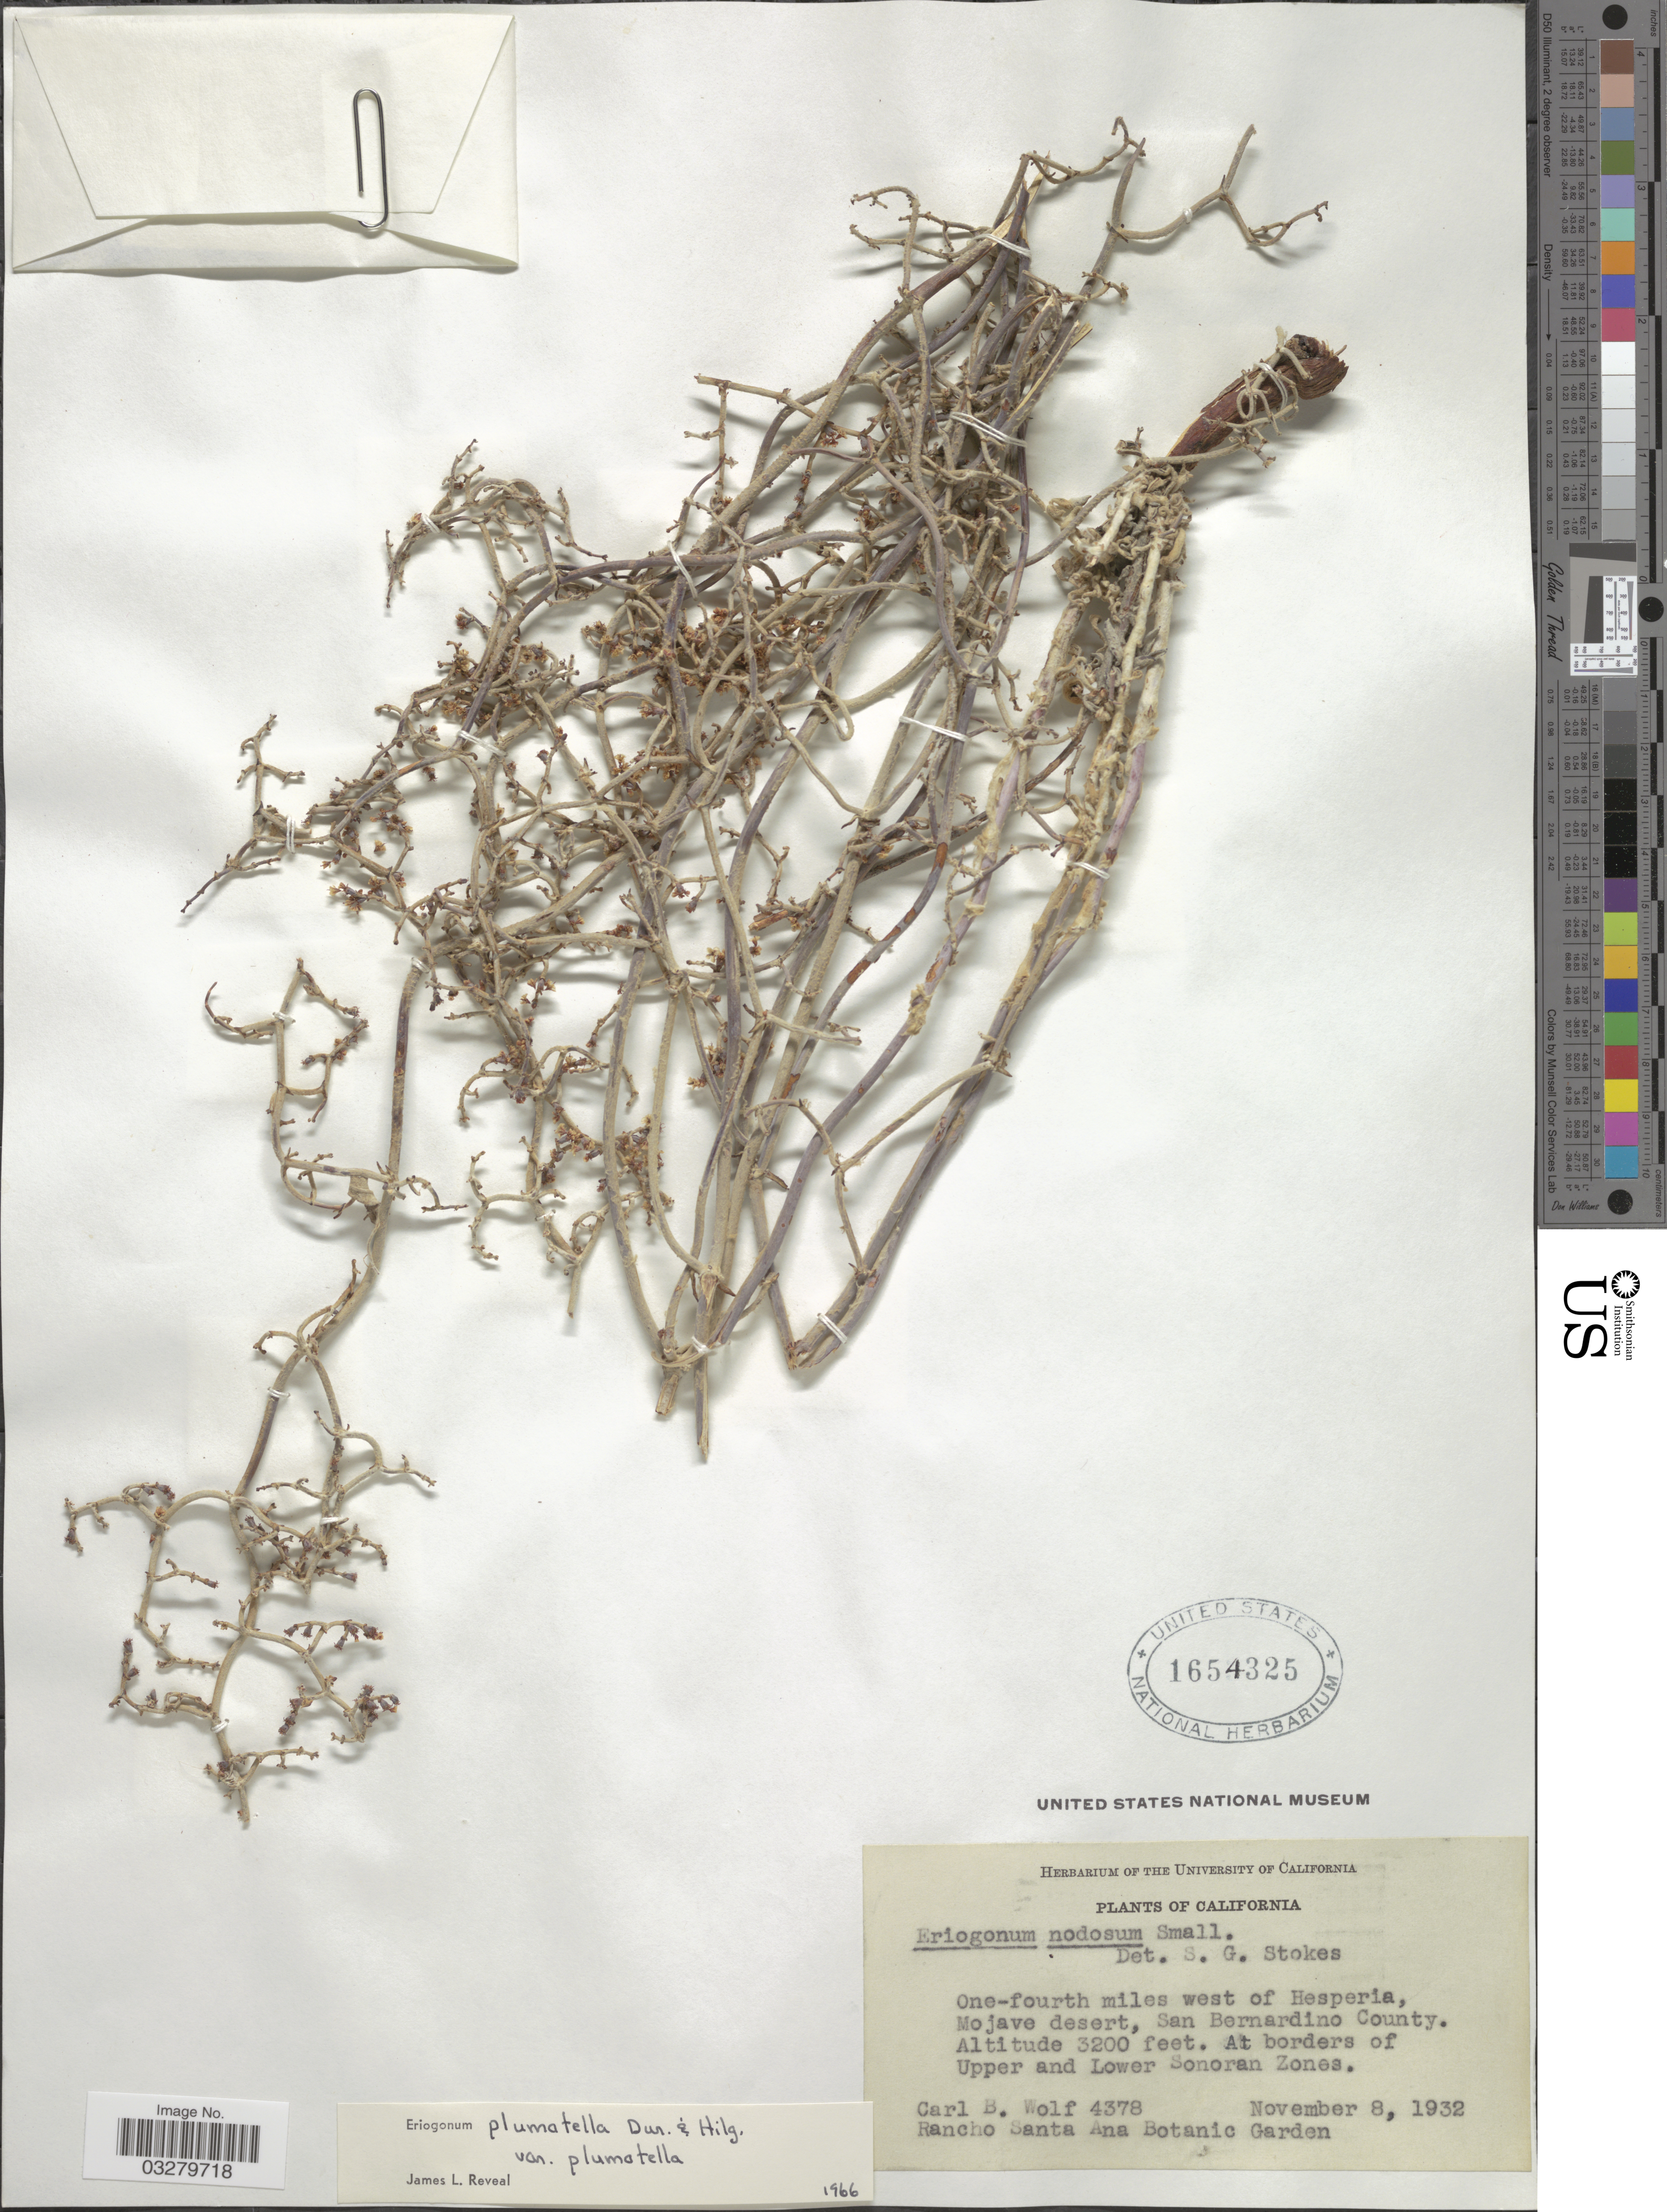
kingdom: Plantae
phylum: Tracheophyta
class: Magnoliopsida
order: Caryophyllales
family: Polygonaceae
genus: Eriogonum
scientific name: Eriogonum plumatella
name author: Durand & Hilg.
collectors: C. B. Wolf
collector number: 4378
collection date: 1932-11-08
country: United States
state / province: California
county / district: San Bernardino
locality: One-fourth miles west of Hesperia, Mojave desert, San Bernardino County. At borders of Upper and Lower Sonoran Zones.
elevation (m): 975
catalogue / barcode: US 1654325